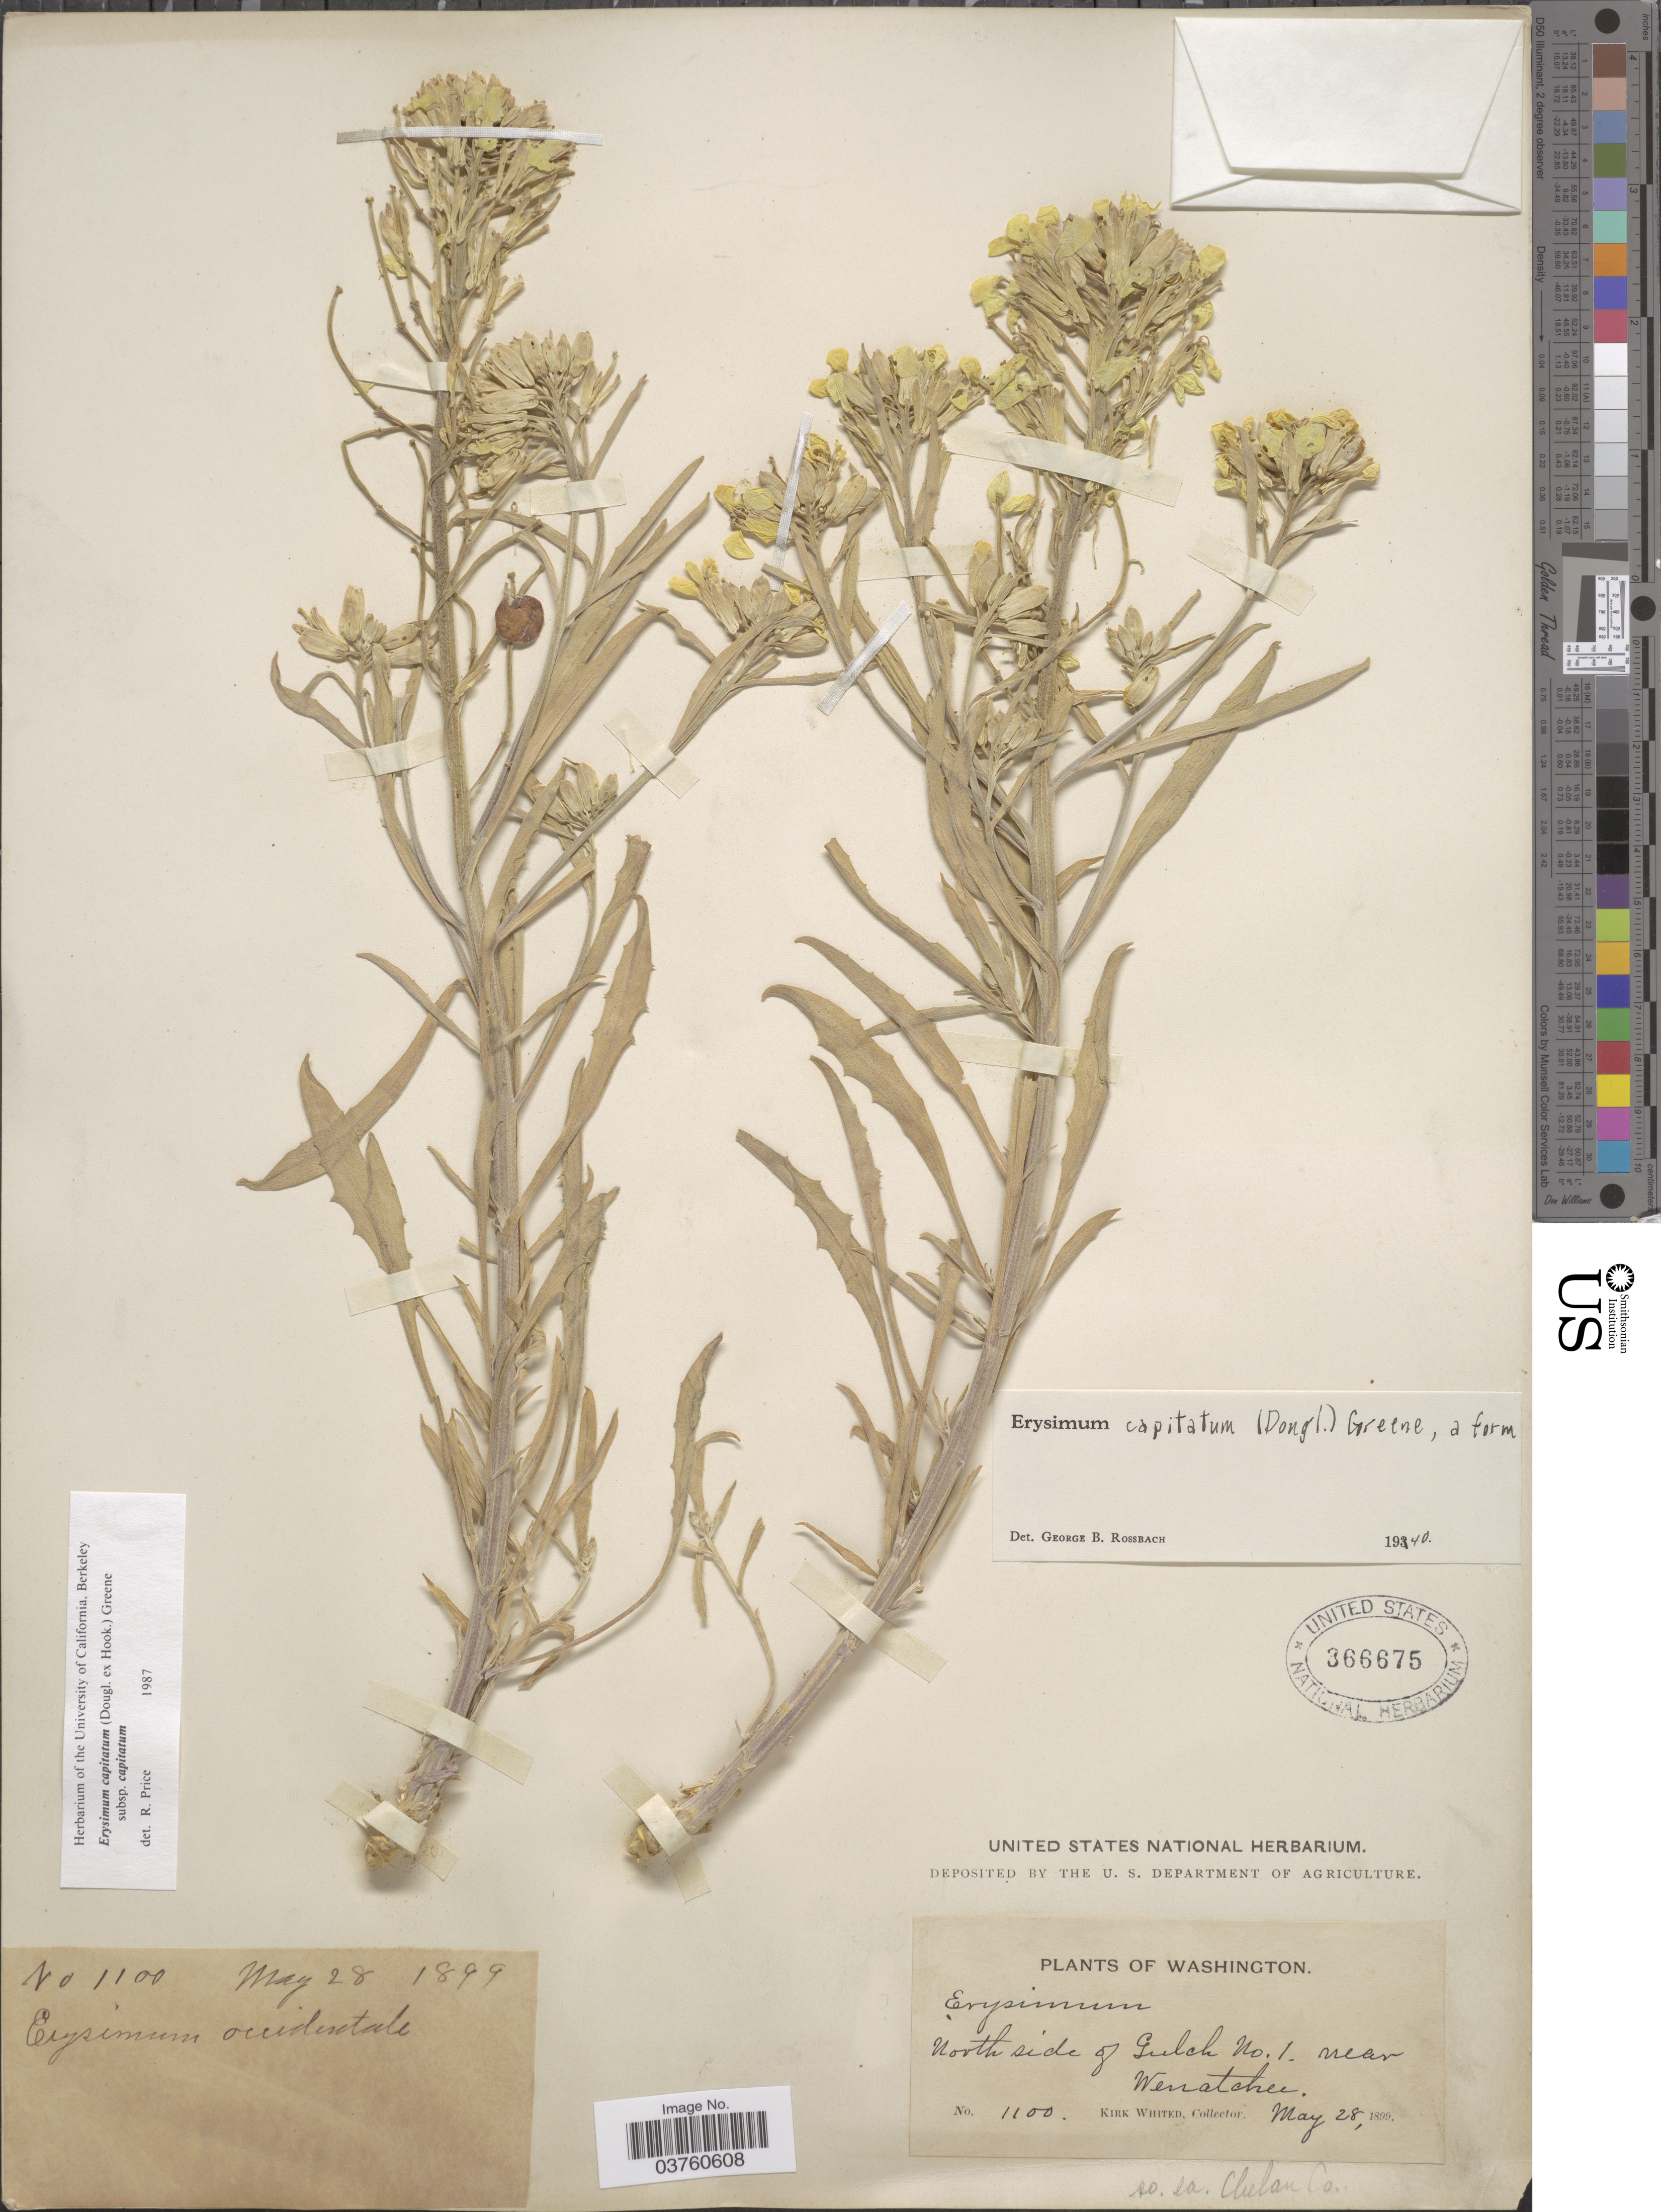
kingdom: Plantae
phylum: Tracheophyta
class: Magnoliopsida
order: Brassicales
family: Brassicaceae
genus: Erysimum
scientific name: Erysimum capitatum subsp. capitatum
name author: (Douglas ex Hook.) Greene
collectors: K. Whited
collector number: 1100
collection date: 1899-05-28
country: United States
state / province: Washington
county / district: Chelan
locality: North side of Gulch No. 1 near Wenatchee. So. Ea. Chelan Co.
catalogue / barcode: US 366675